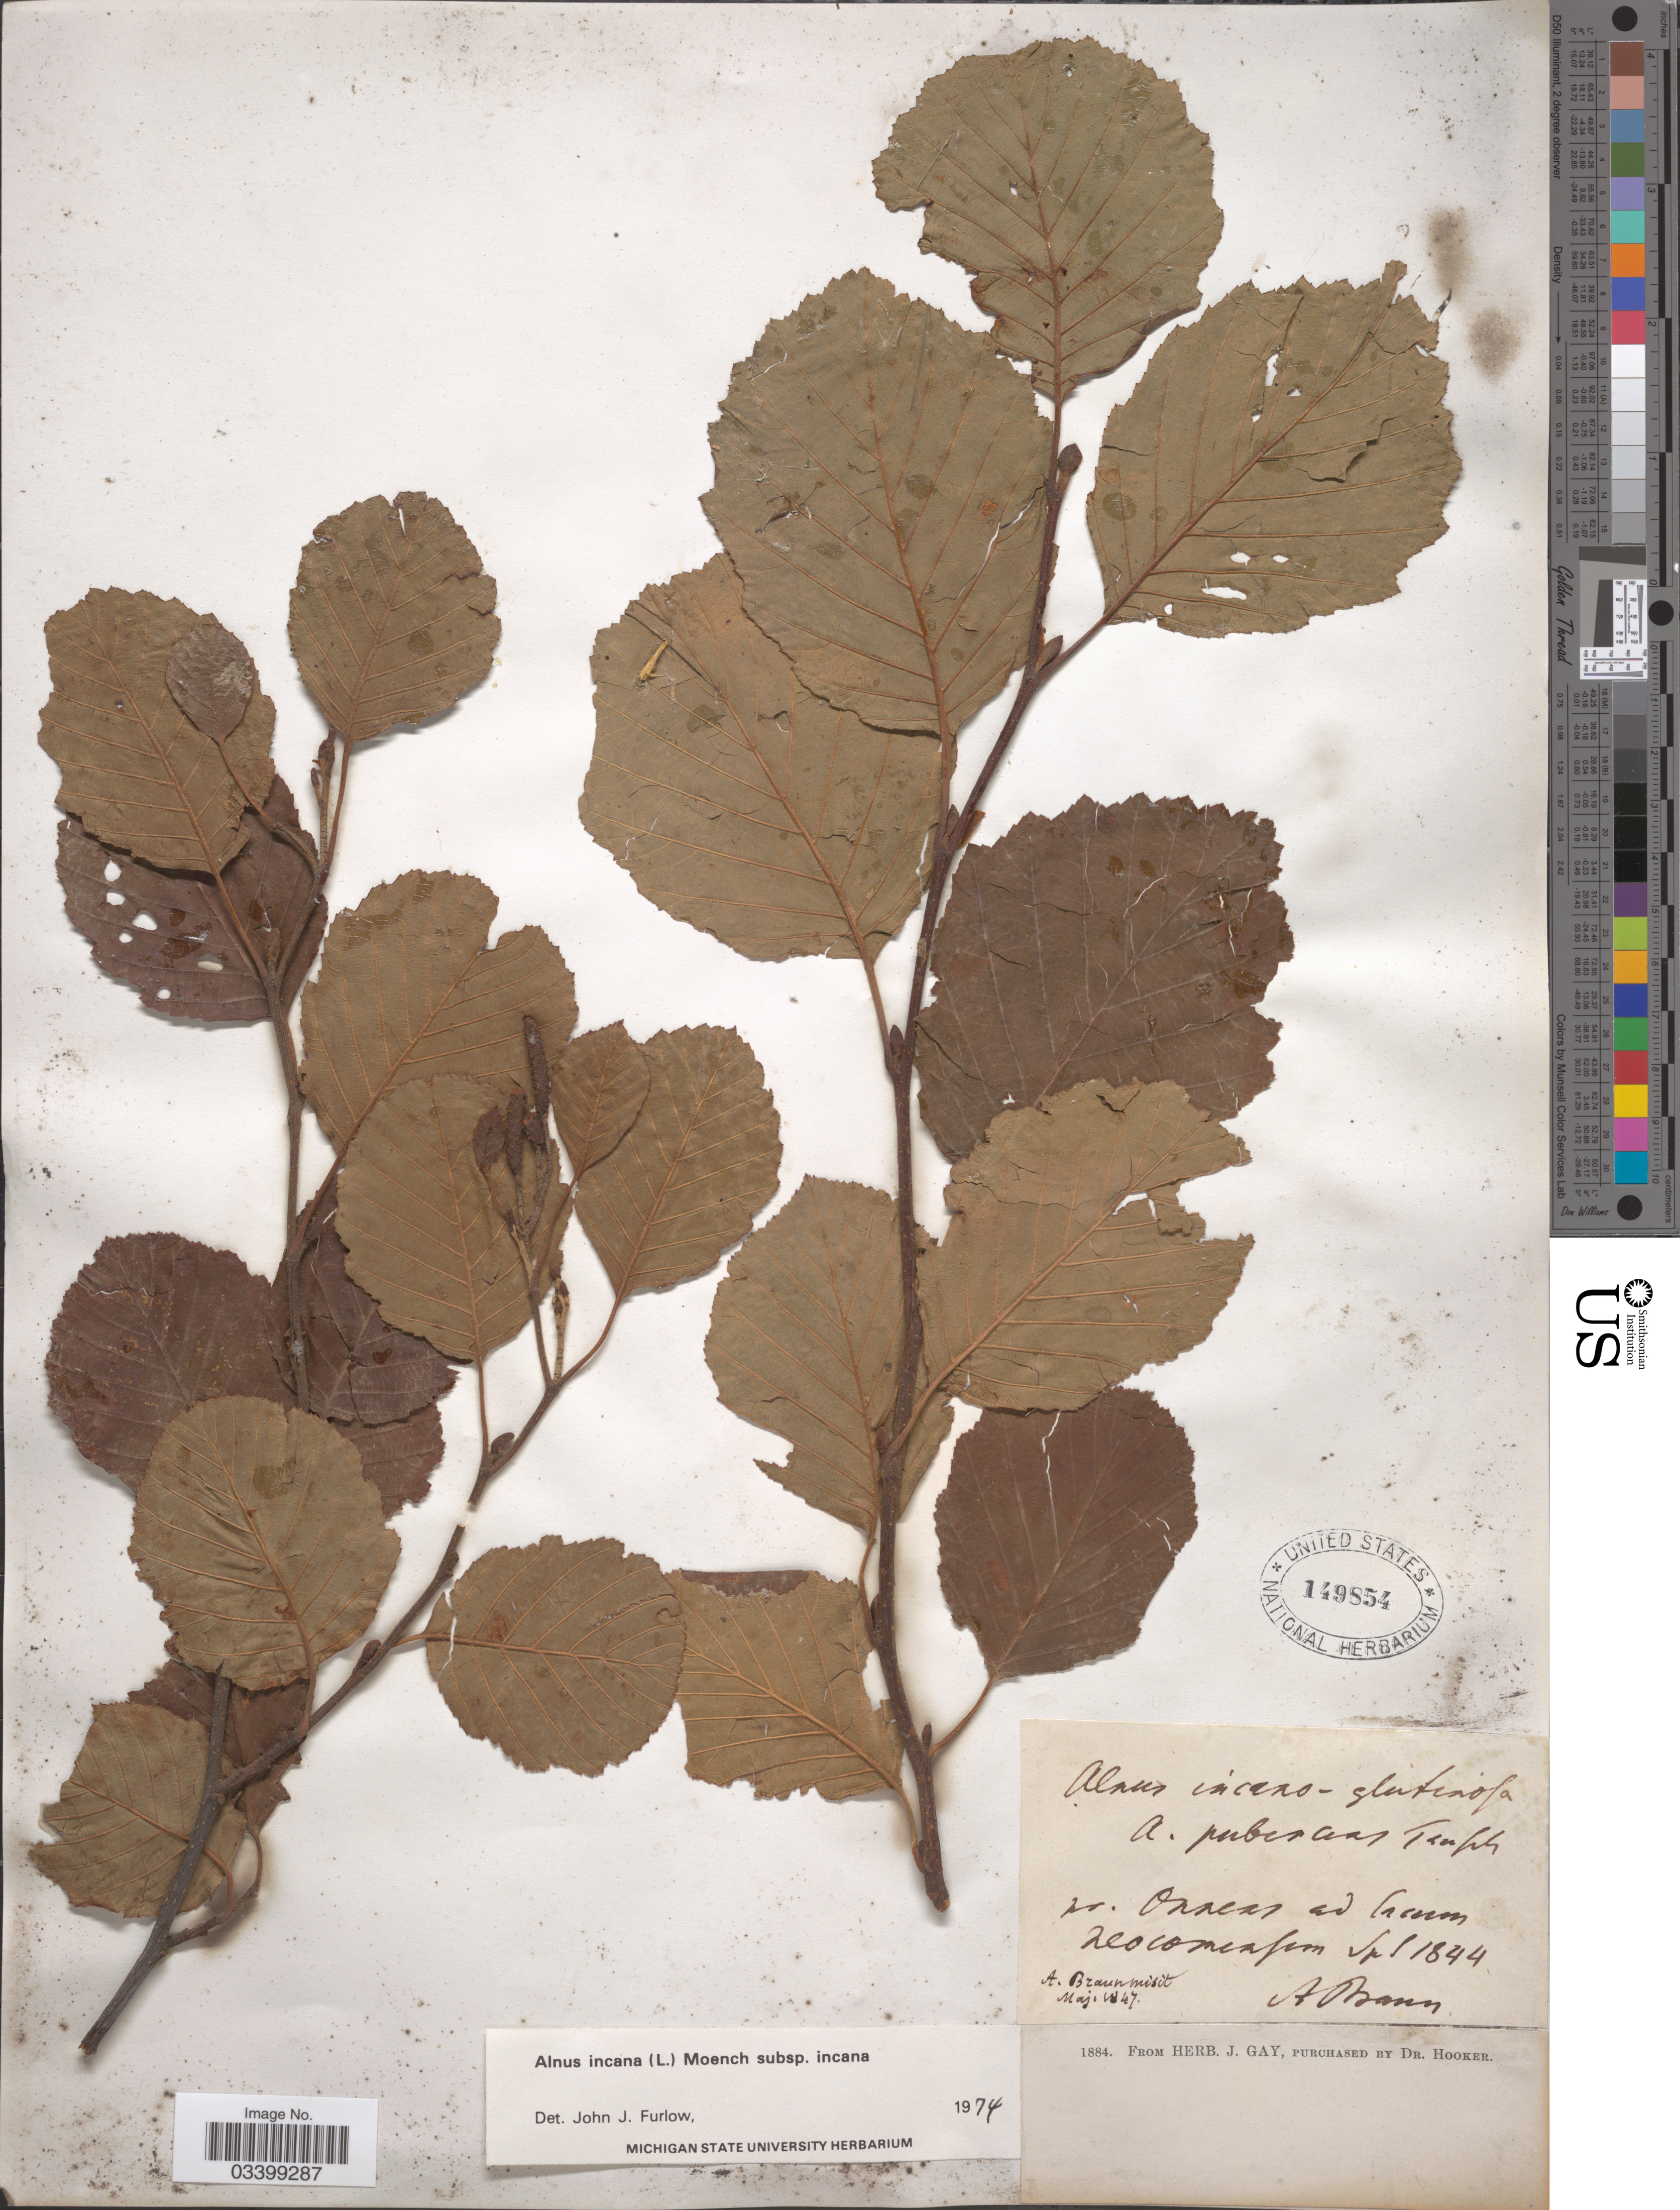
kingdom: Plantae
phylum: Tracheophyta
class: Magnoliopsida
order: Fagales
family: Betulaceae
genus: Alnus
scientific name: Alnus incana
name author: (L.) Moench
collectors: A. Braun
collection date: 1844-09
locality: Nr. Onnext ad Trenum neocomnfrom. [unsure placement] [interpreted]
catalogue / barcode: US 149854